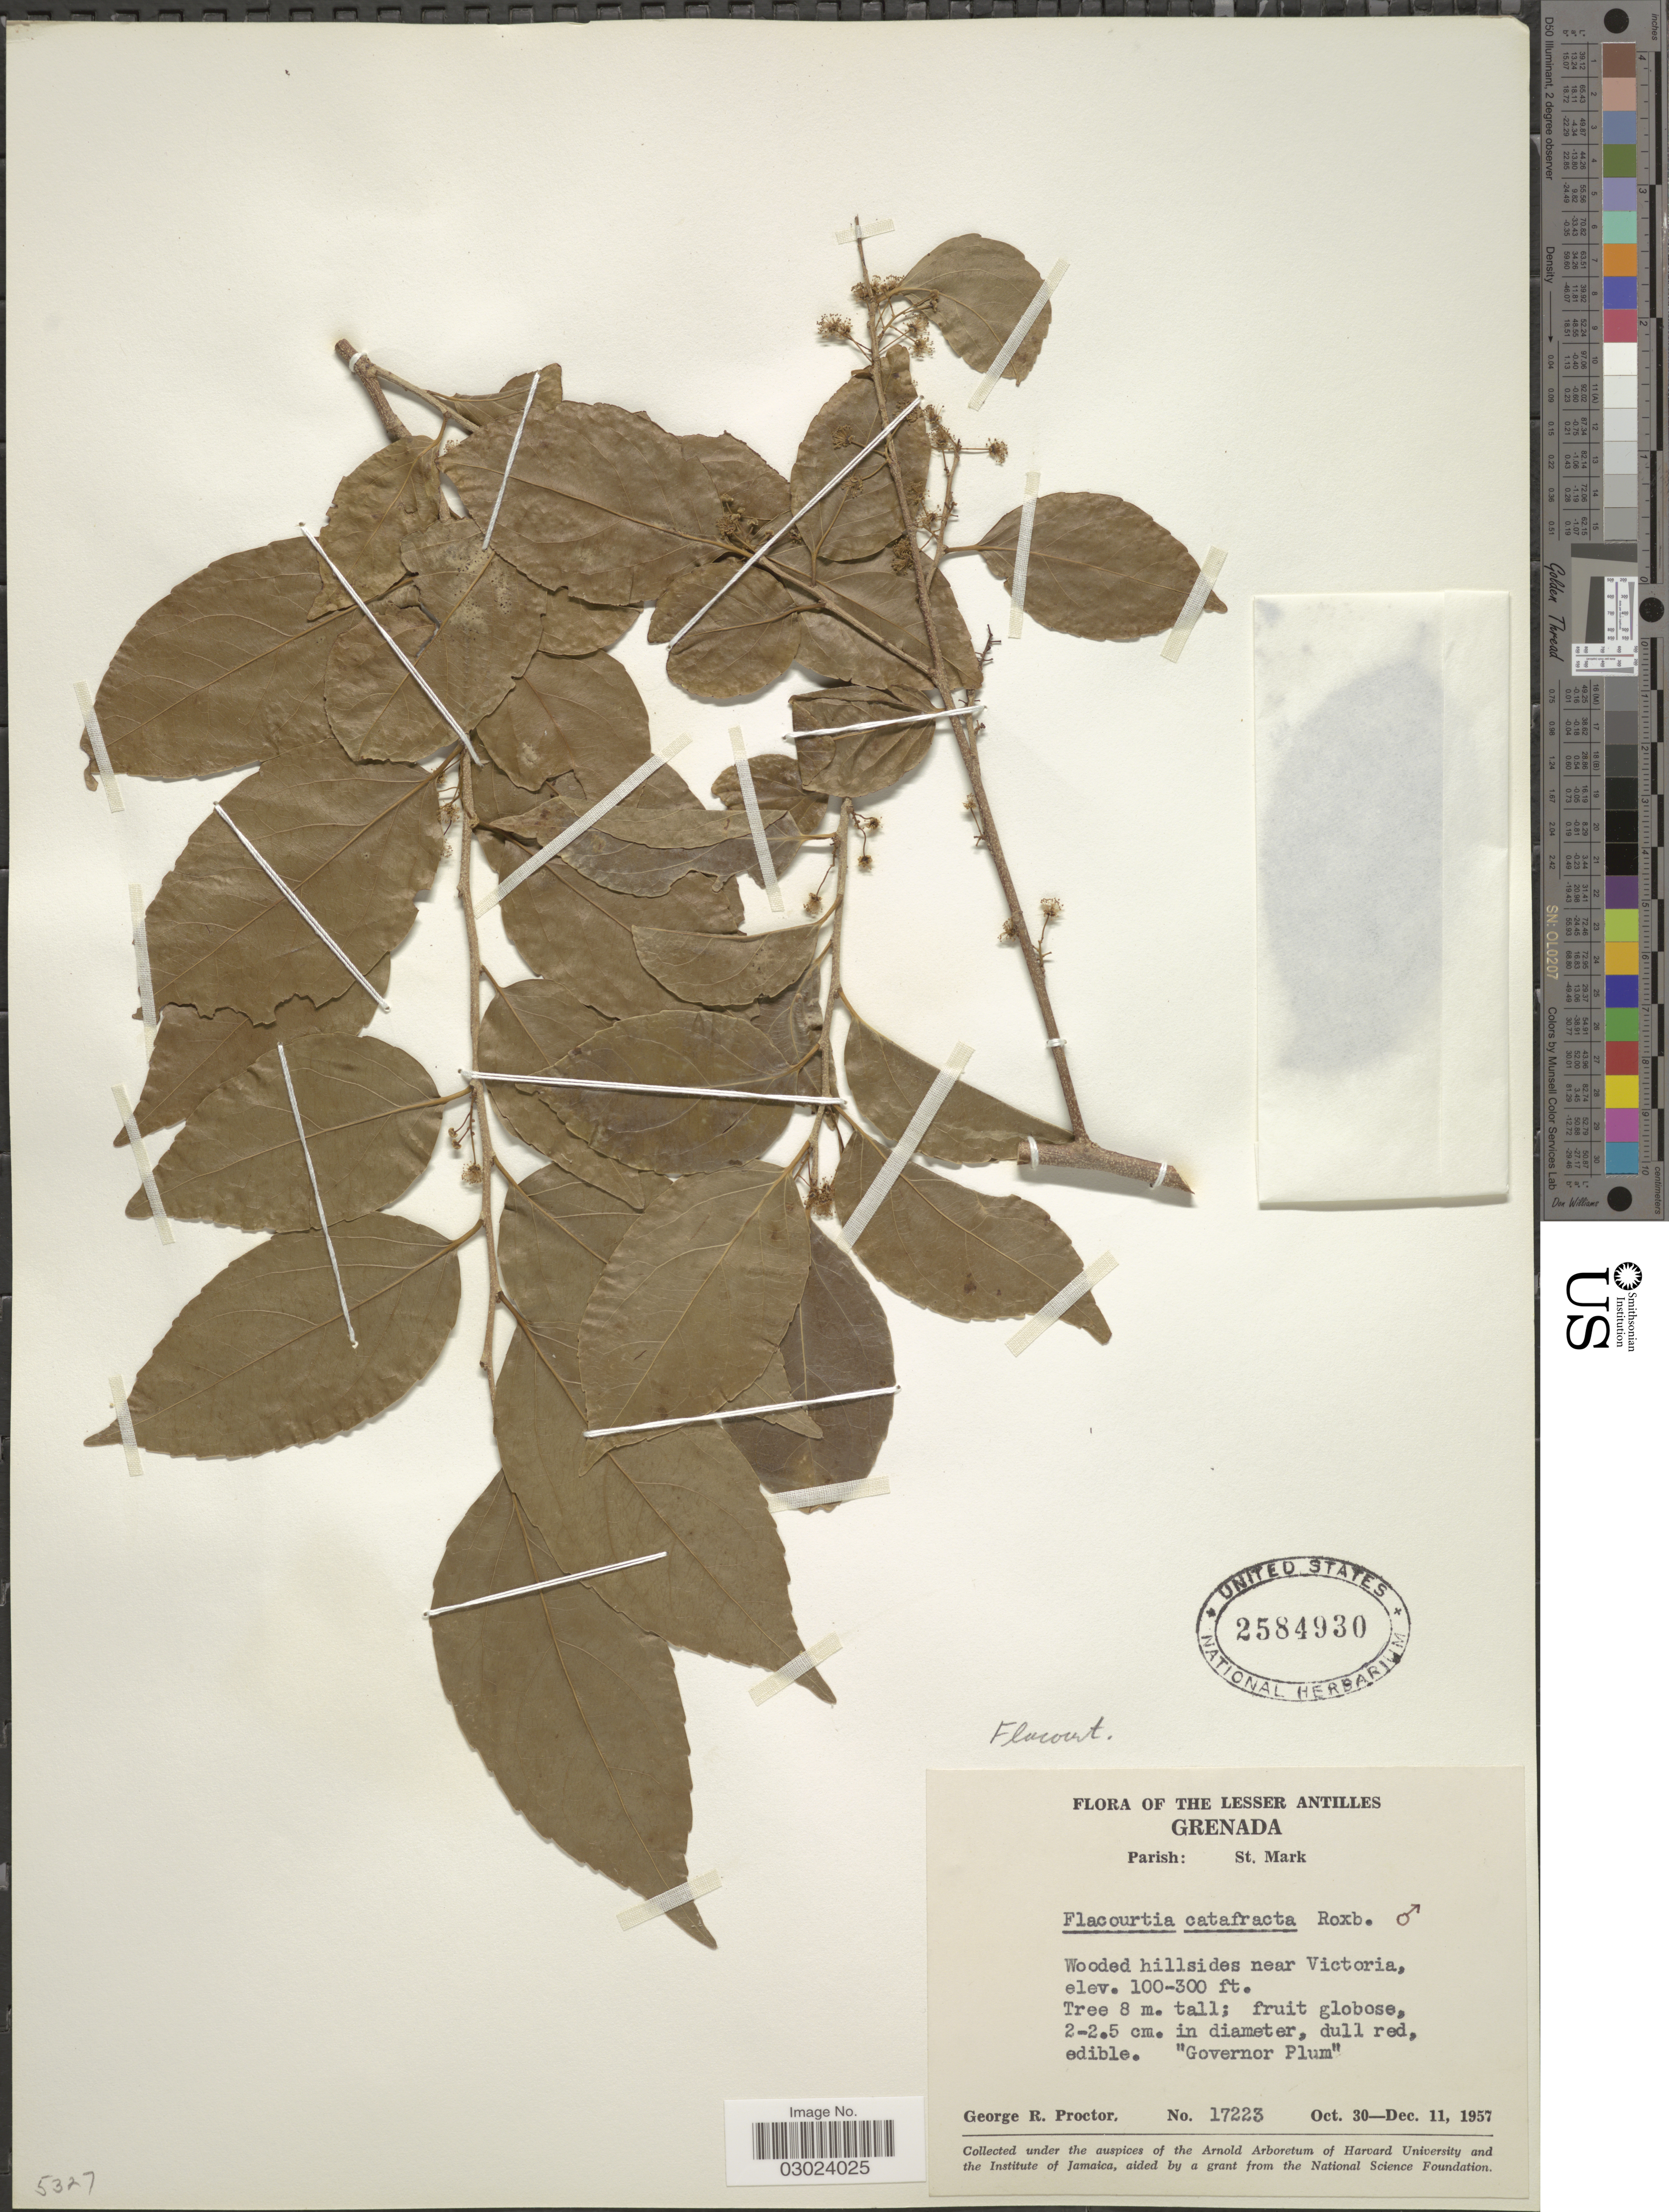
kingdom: Plantae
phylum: Tracheophyta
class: Magnoliopsida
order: Malpighiales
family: Salicaceae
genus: Flacourtia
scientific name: Flacourtia jangomas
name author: (Lour.) Raeusch.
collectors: G. Proctor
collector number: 17223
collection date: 1957-10-30/1957-12-11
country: Grenada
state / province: Saint Mark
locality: The Lesser Antilles. Parish: St. Mark. Wooded hillsides near Victoria.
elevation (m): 30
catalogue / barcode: US 2584930